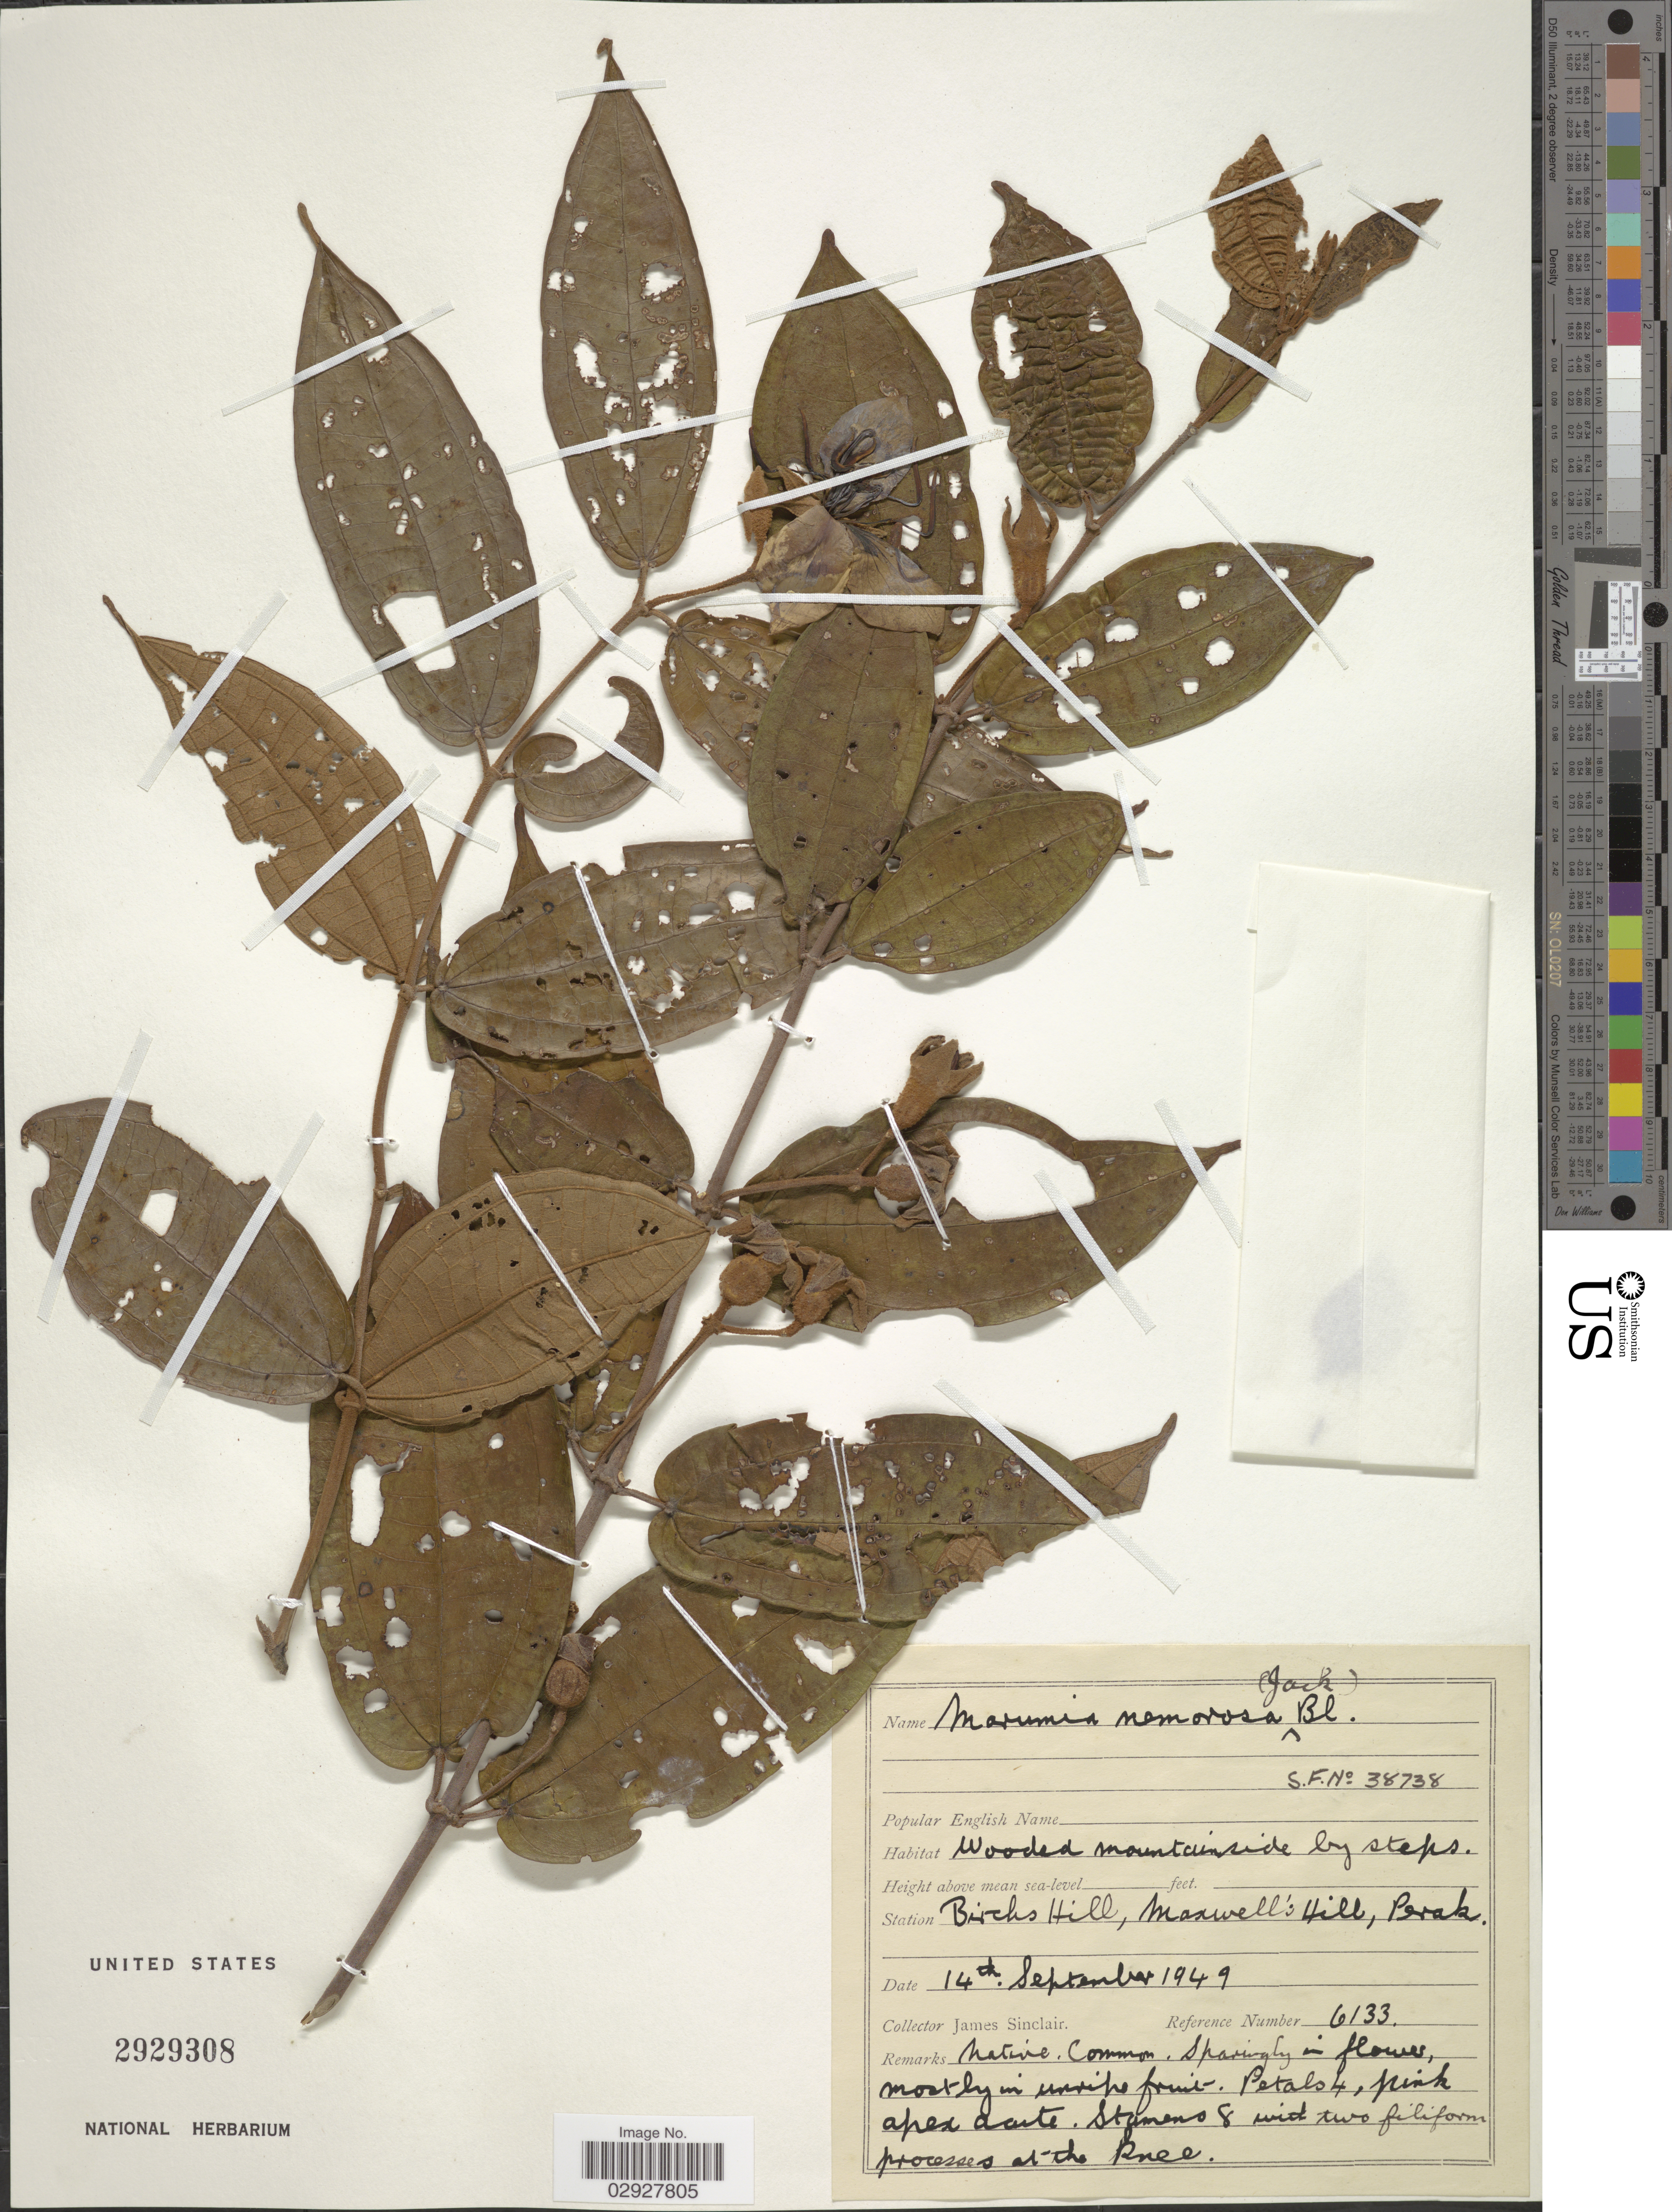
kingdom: Plantae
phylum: Tracheophyta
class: Magnoliopsida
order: Myrtales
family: Melastomataceae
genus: Macrolenes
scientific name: Macrolenes nemorosa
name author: (Jack) Bakh. f.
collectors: J. Sinclair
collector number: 6133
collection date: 1949-09-14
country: Malaysia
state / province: Perak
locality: Birch's Hill, Maxwell's Hill, Perak.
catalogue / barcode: US 2929308